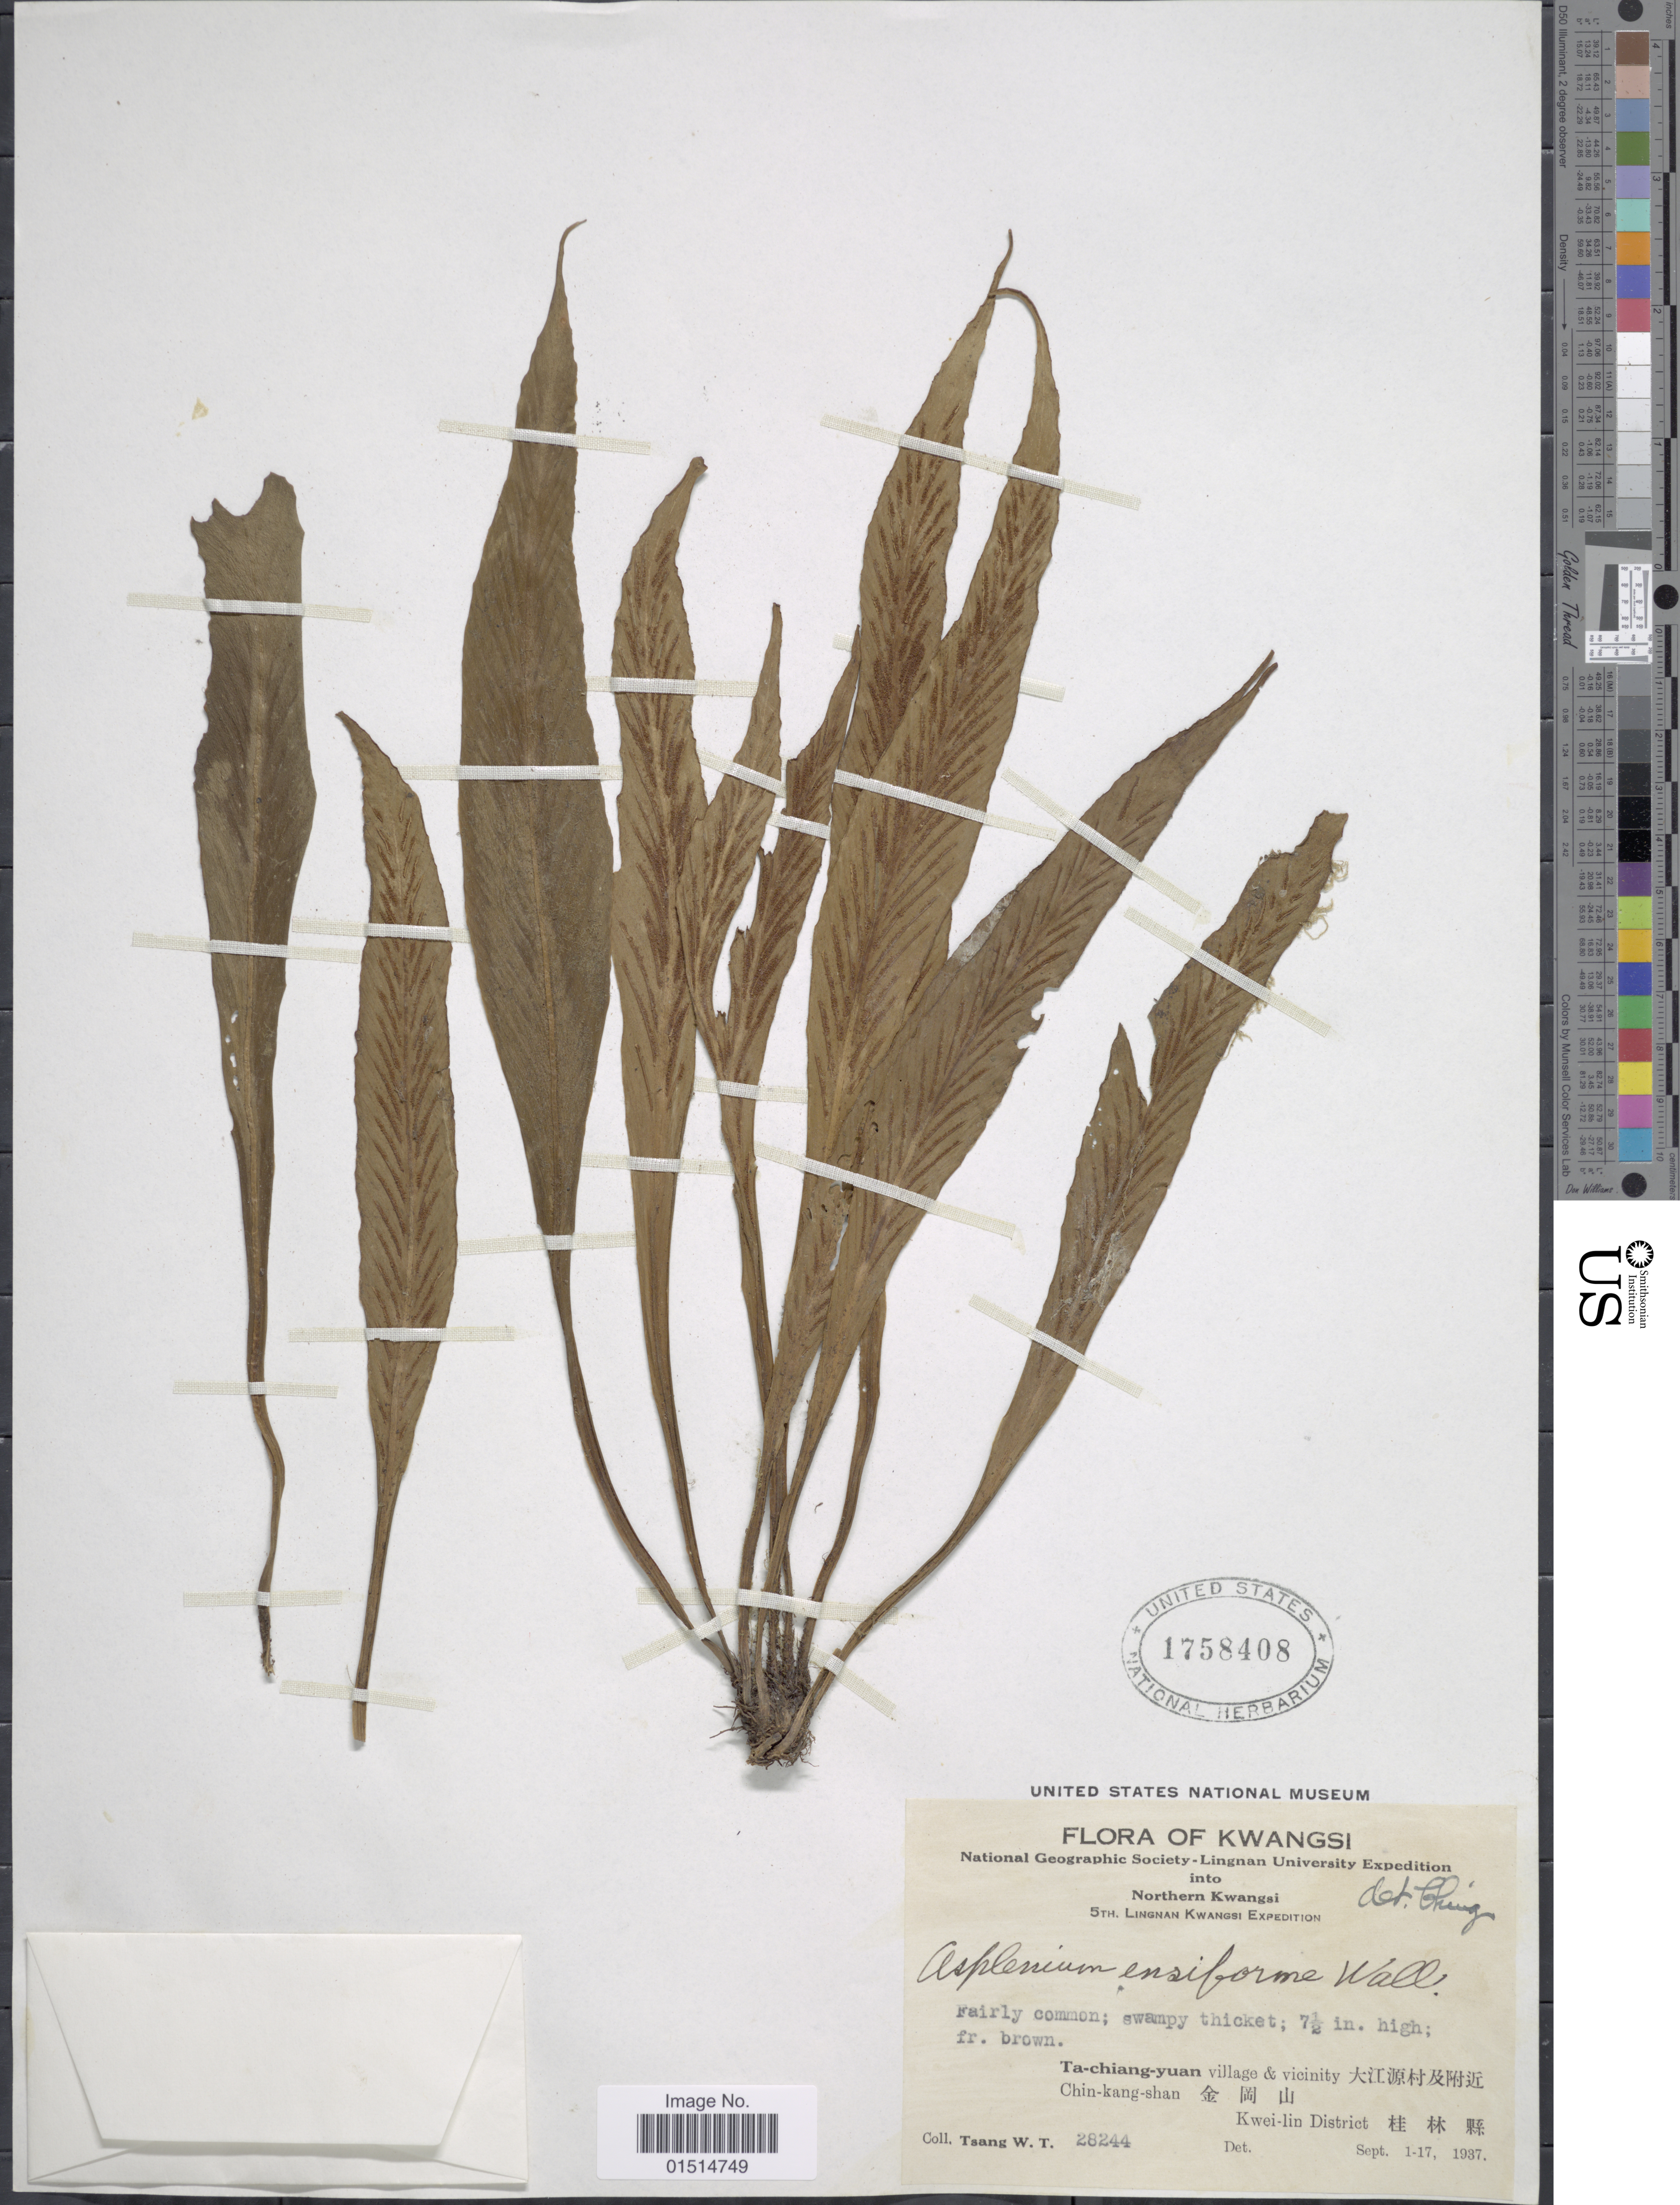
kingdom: Plantae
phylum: Tracheophyta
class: Polypodiopsida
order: Polypodiales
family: Aspleniaceae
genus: Asplenium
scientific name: Asplenium ensiforme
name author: Wall. ex Hook. & Grev.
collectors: W. T. Tsang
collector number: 28244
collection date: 1937-09-01/1937-09-17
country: China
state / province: Guangxi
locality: Kwangsi, Northern Kwangsi, 5th Lingnan Kwangsi, Ta-chiang-yuan village & vicinity, Chin-kang-shan, Kwei-lin District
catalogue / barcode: US 1758408